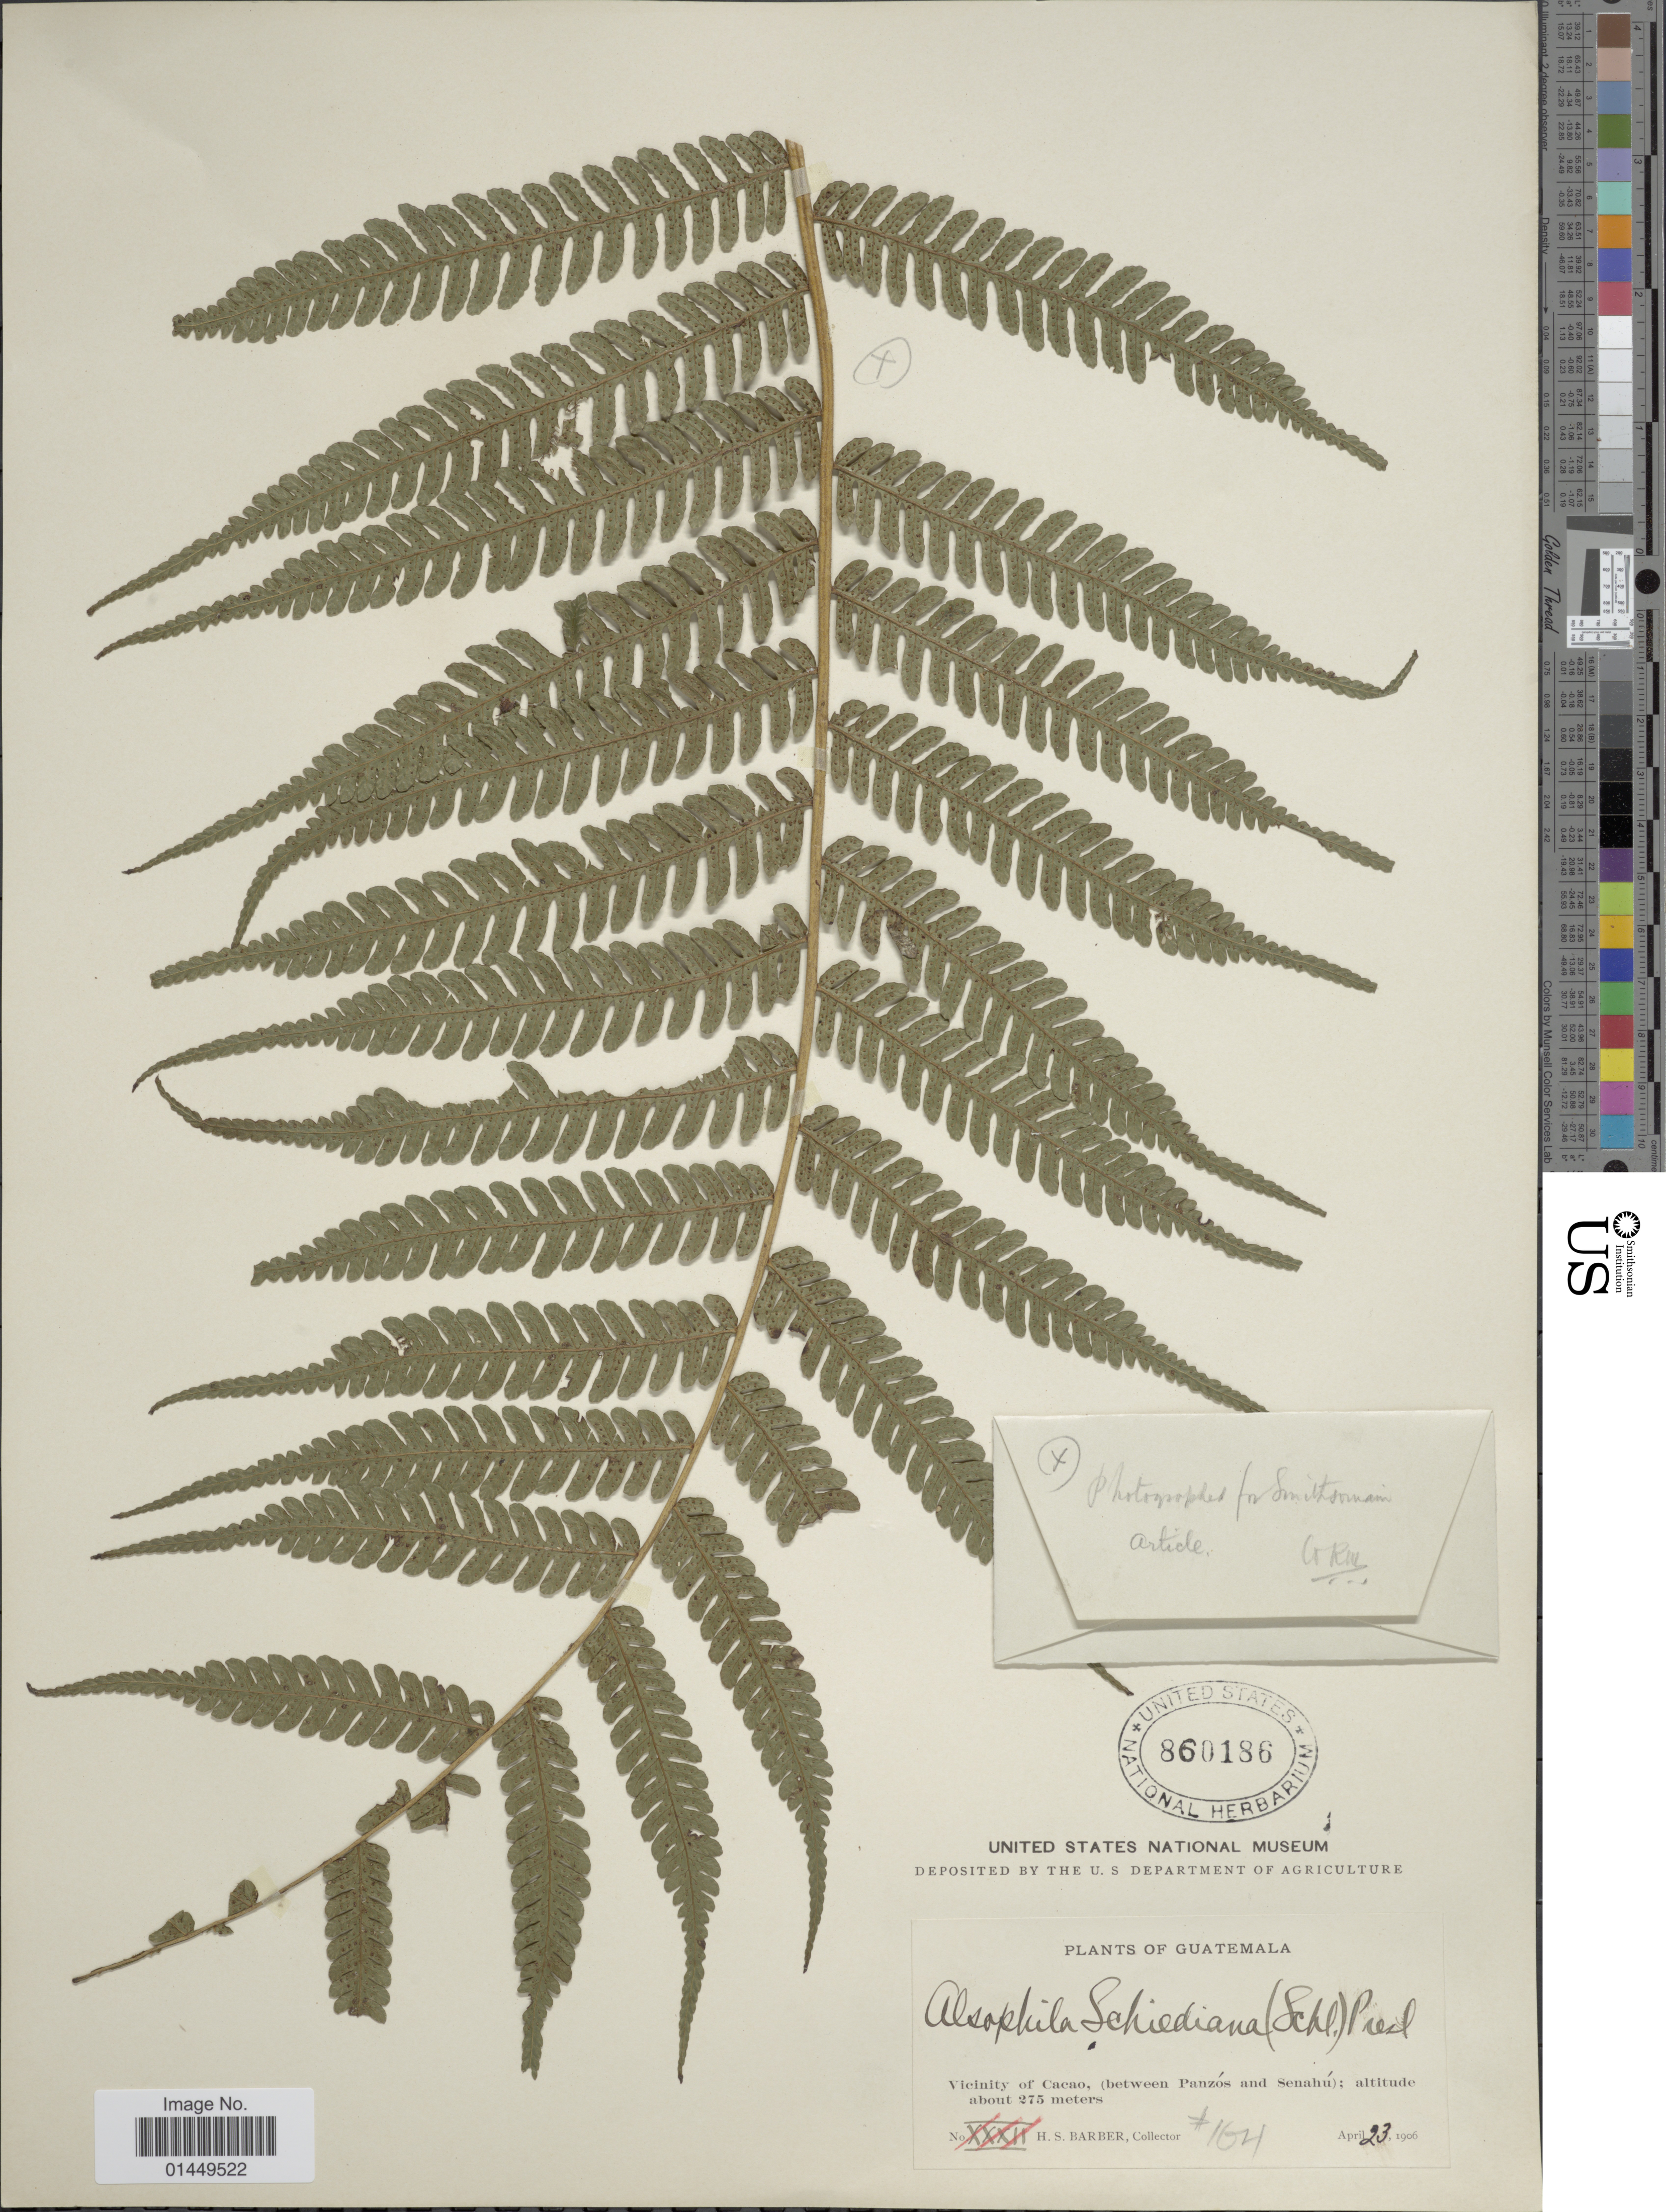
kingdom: Plantae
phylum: Tracheophyta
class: Polypodiopsida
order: Cyatheales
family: Cyatheaceae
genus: Cyathea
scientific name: Cyathea schiedeana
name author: (C. Presl) Domin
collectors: H. Barber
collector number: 164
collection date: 1906-04-23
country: Guatemala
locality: Vicinity of Cacao (between Panzos and Senahu)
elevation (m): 275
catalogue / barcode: US 860186